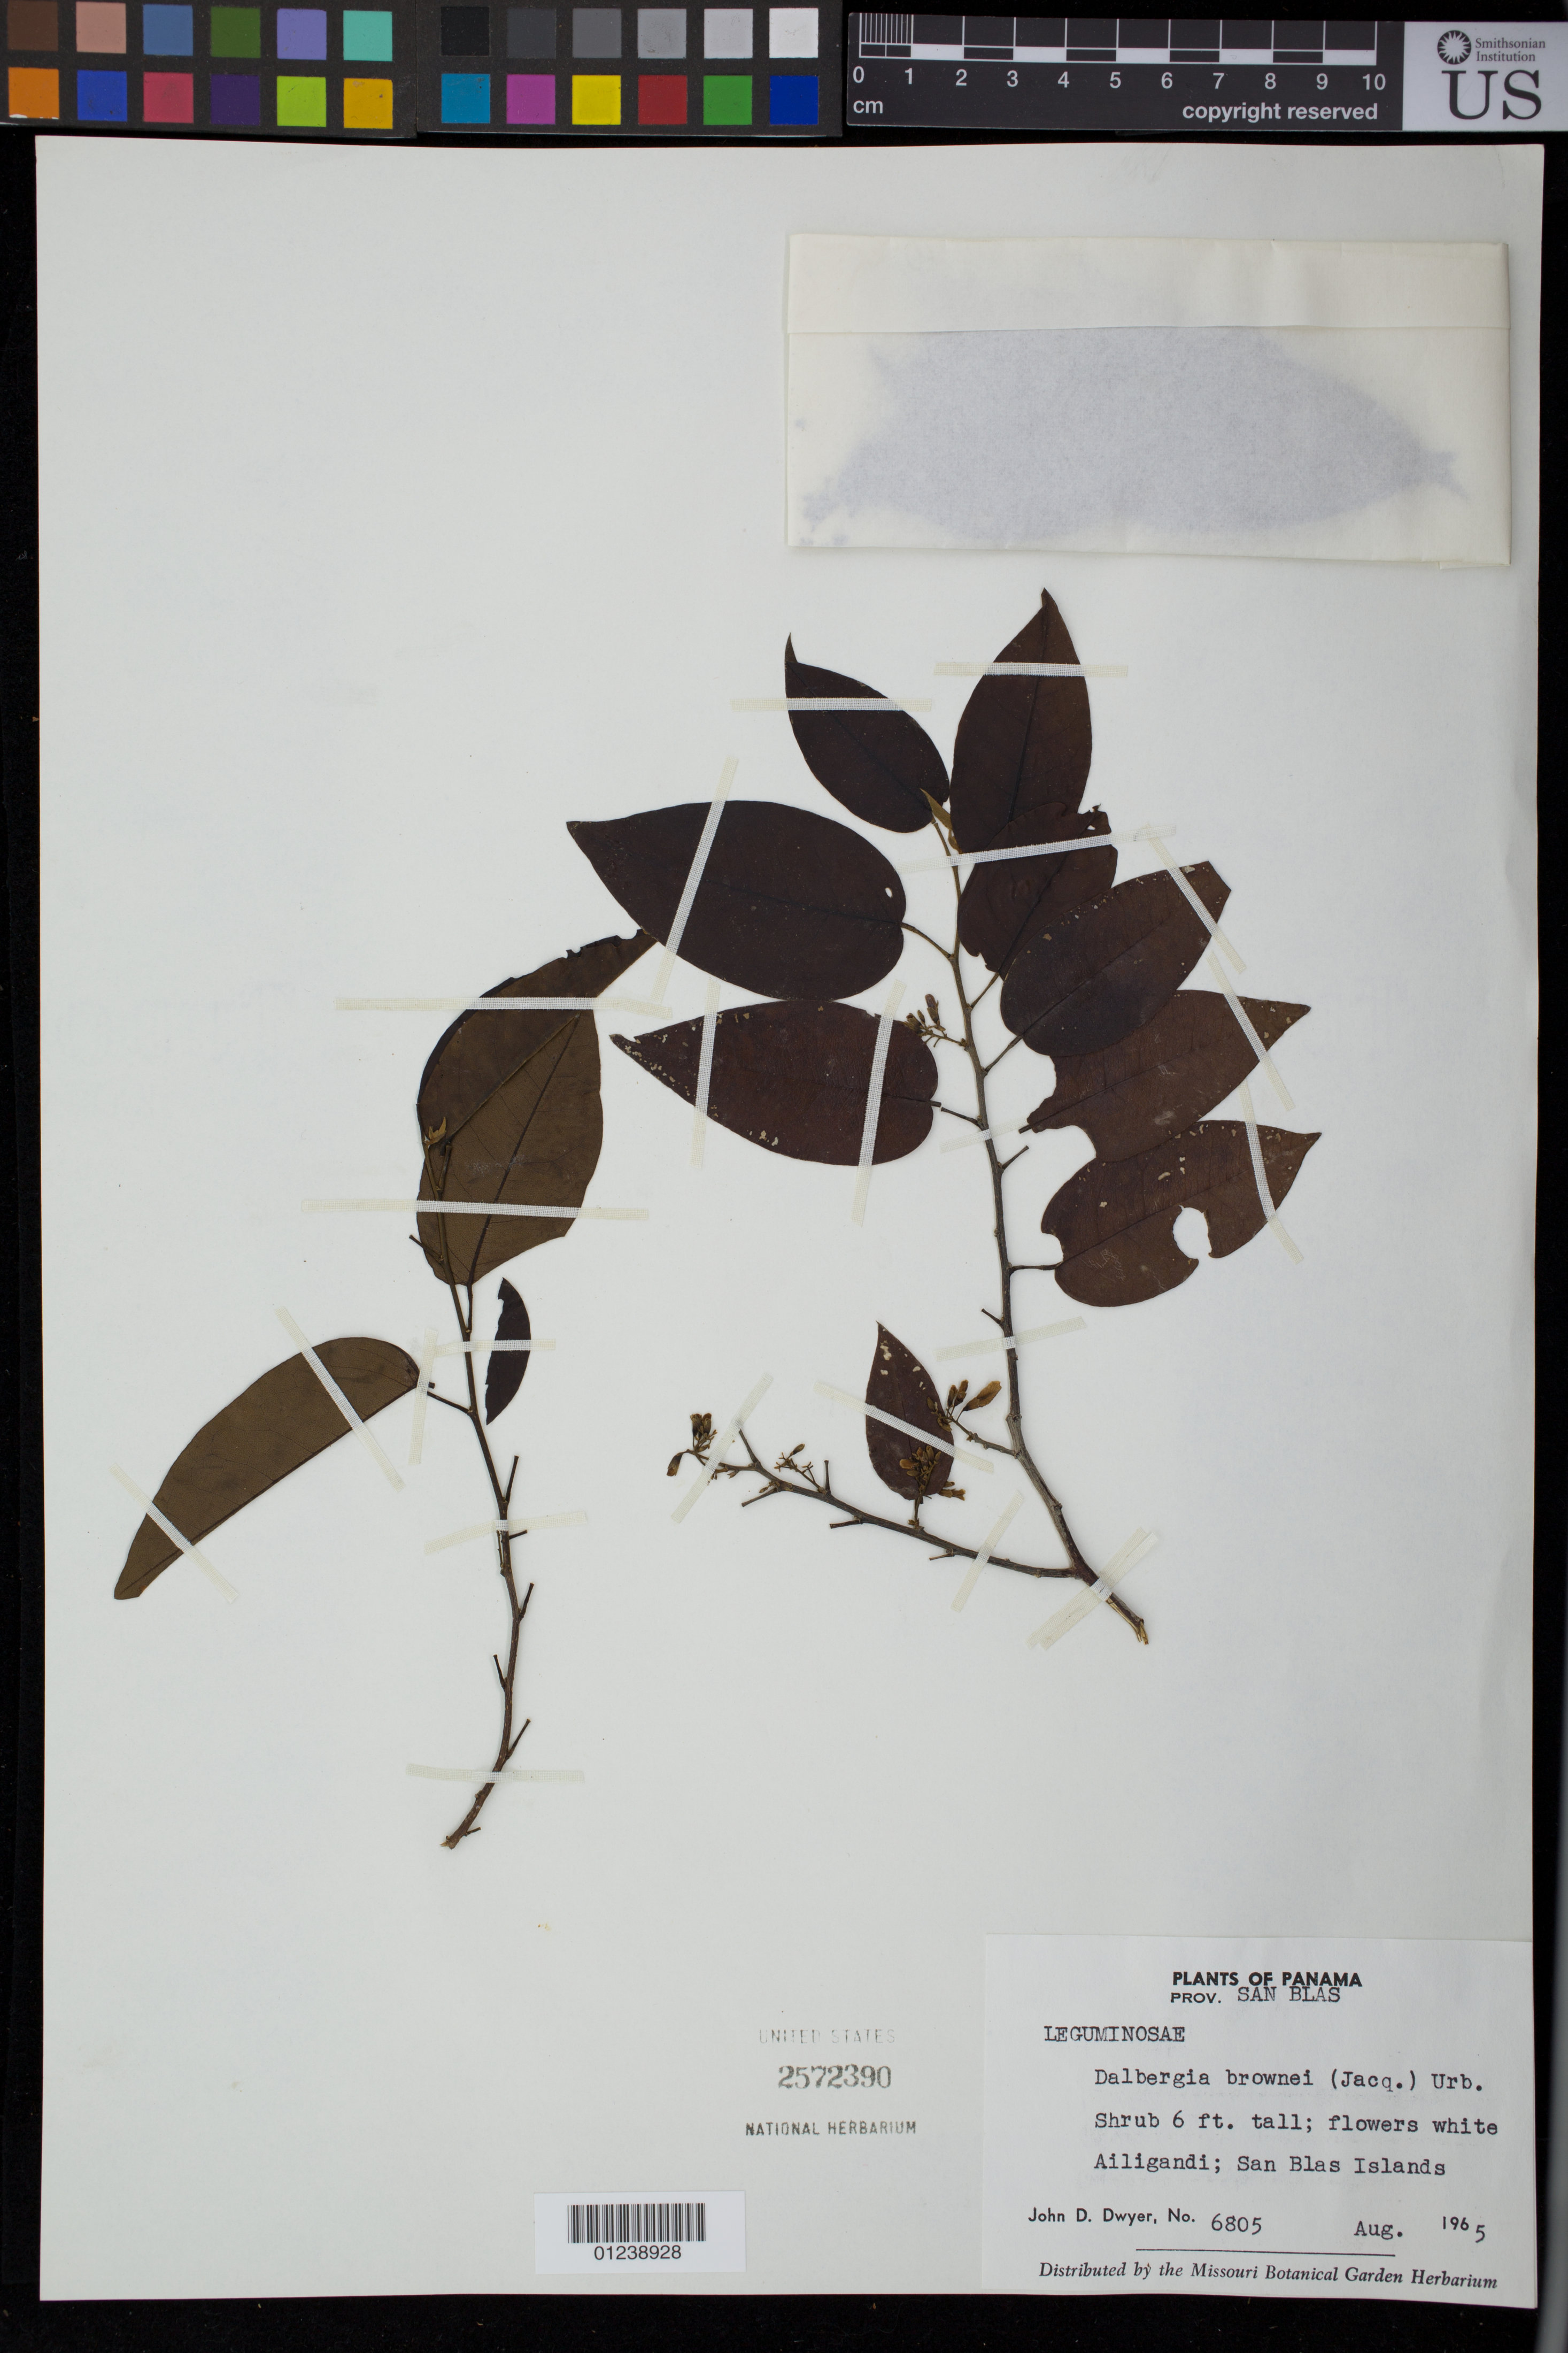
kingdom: Plantae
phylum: Tracheophyta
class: Magnoliopsida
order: Fabales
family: Fabaceae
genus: Dalbergia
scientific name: Dalbergia brownei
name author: (Jacq.) Schinz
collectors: J. D. Dwyer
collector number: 6805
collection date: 1965-08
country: Panama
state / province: Kuna Yala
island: Ailigandi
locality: Ailigandi; San Blas Islands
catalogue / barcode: US 2572390